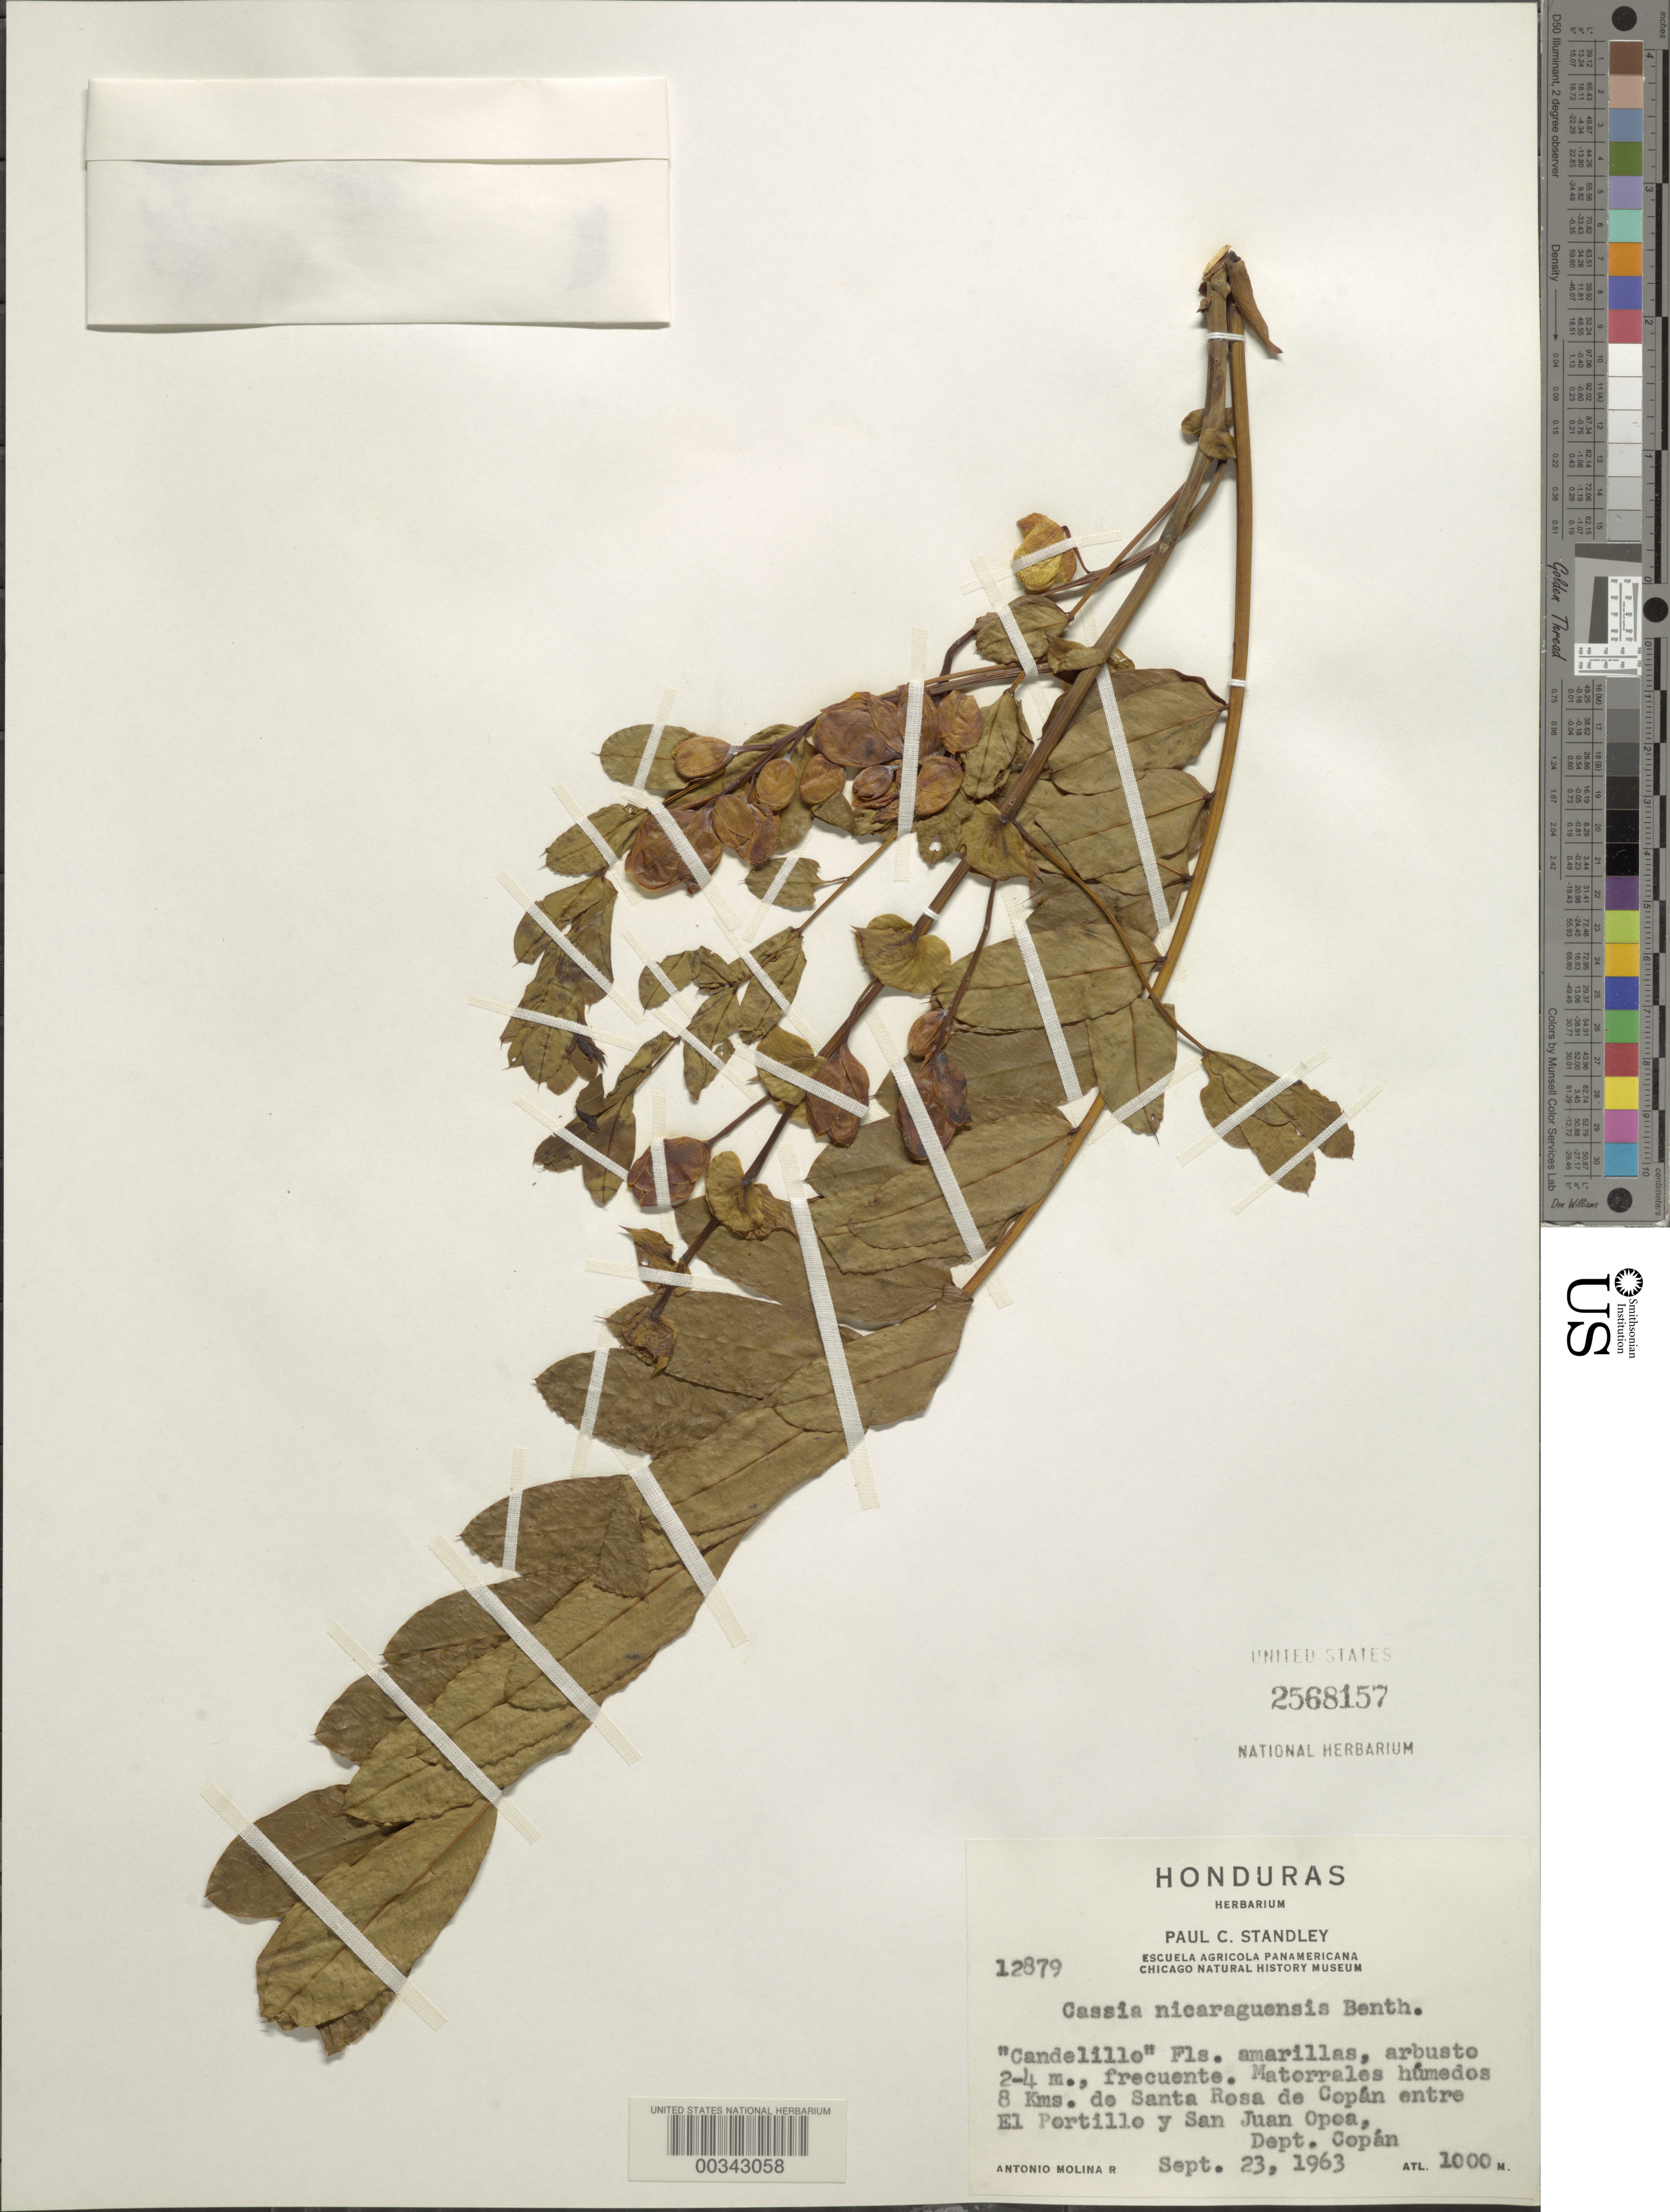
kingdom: Plantae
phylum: Tracheophyta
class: Magnoliopsida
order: Fabales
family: Fabaceae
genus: Senna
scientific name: Senna nicaraguensis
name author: (Benth.) H.S. Irwin & Barneby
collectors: A. Molina R.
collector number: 12879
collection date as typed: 23 Sep 1963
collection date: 1963-09-23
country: Honduras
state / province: Copán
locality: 8 km from Santa Rosa de Copán between El Portillo and San Juan Opoa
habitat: Moist thickets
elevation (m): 1000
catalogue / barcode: US 2568157